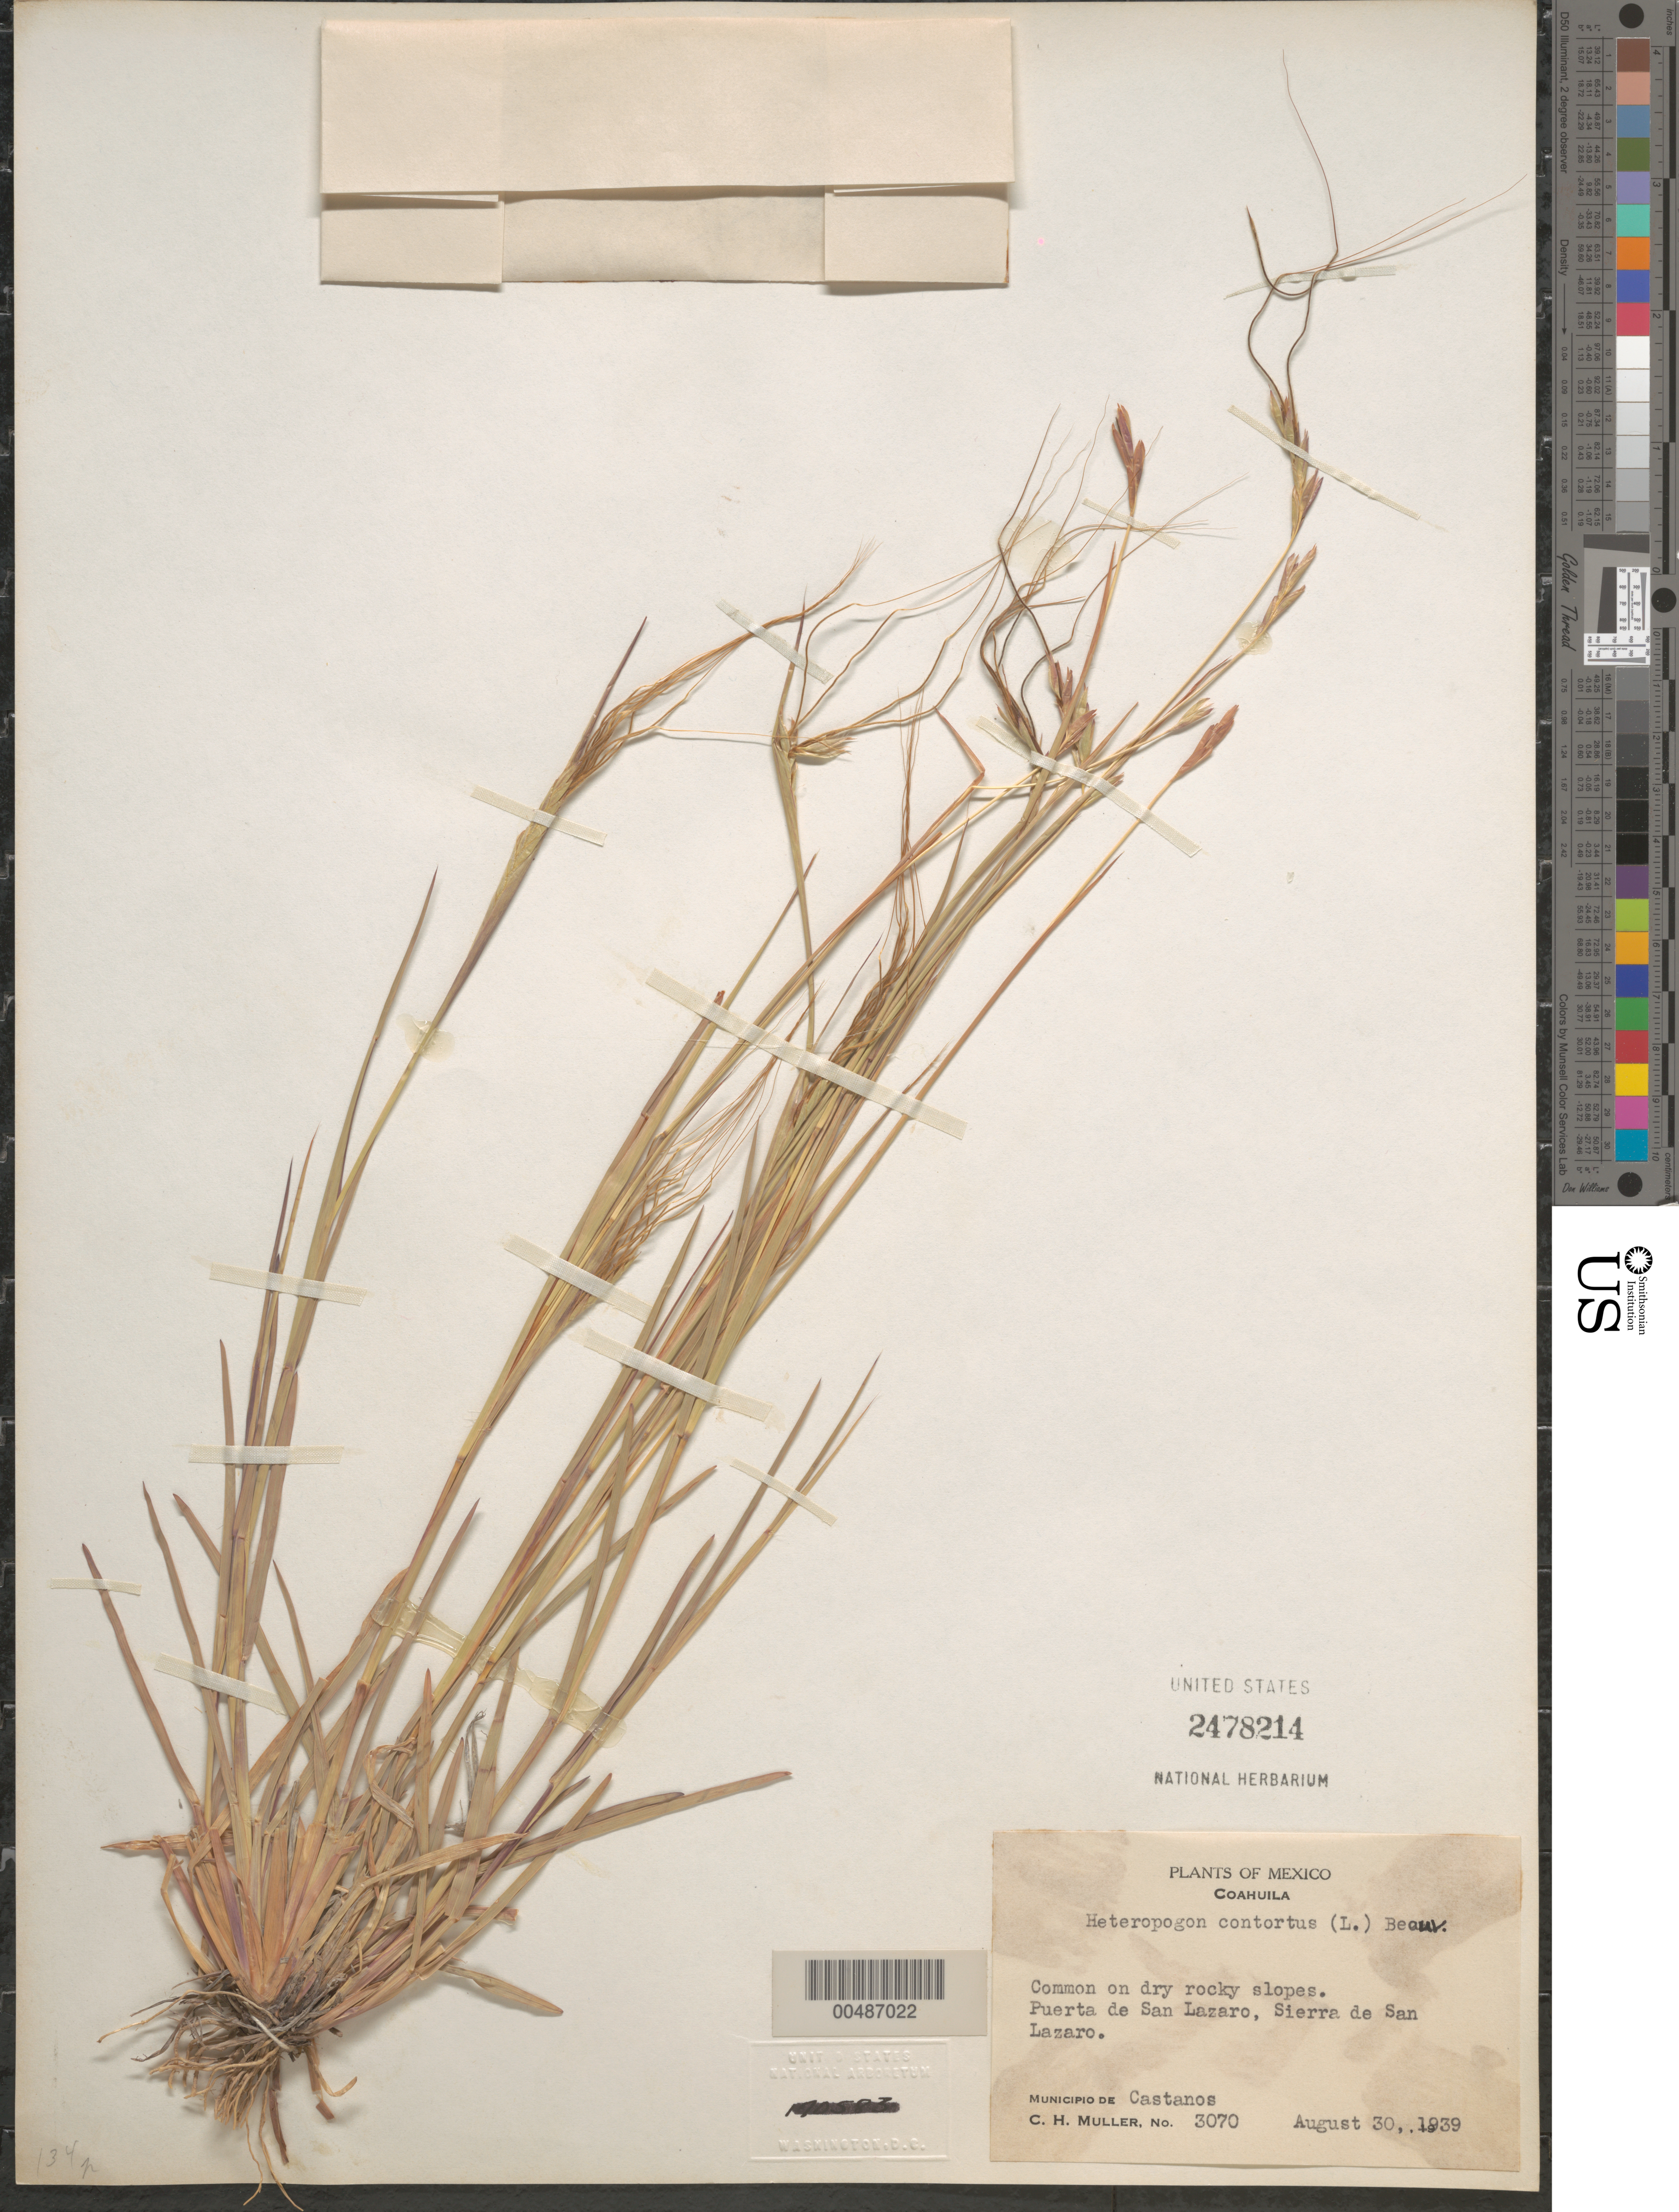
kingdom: Plantae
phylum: Tracheophyta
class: Liliopsida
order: Poales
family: Poaceae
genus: Heteropogon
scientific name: Heteropogon contortus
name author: (L.) P. Beauv. ex Roem. & Schult.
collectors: C. H. Müller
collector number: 3070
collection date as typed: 30 Aug 1939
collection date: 1939-08-30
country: Mexico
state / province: Coahuila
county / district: Castanos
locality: Puerta de San Lazaro, Sierra de San Lazaro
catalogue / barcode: US 2478214